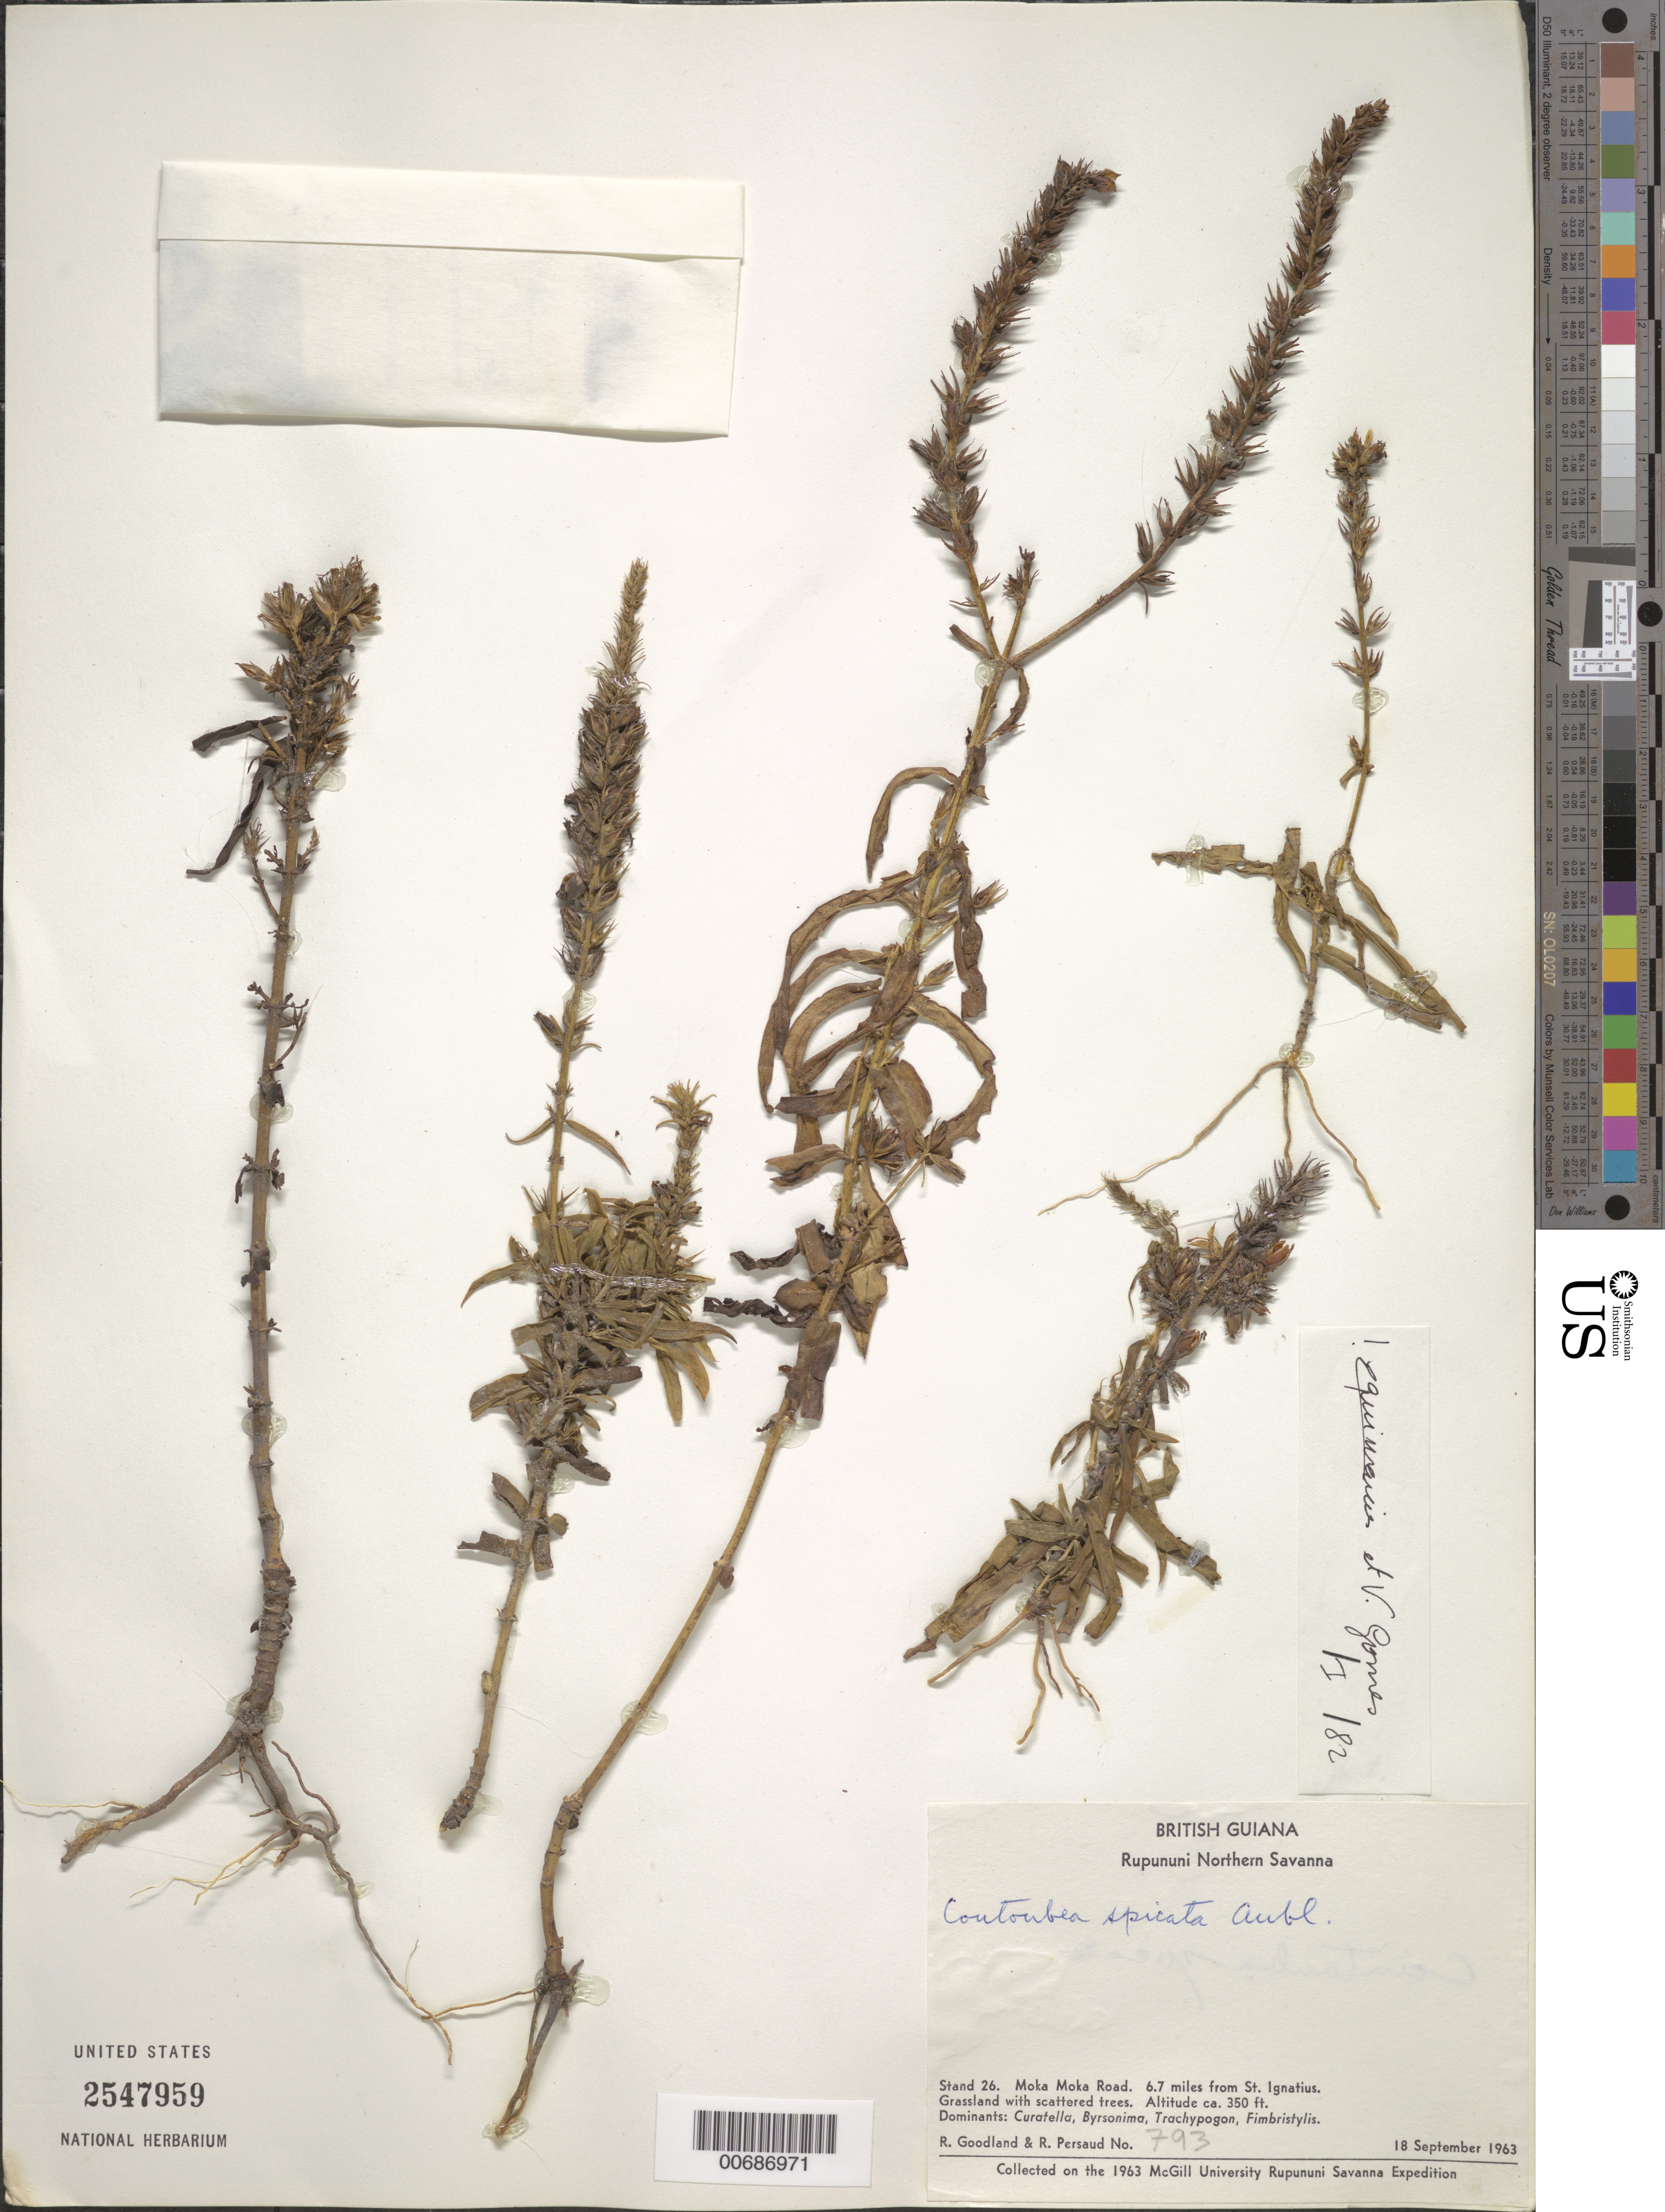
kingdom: Plantae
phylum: Tracheophyta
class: Magnoliopsida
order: Gentianales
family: Gentianaceae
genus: Coutoubea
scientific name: Coutoubea spicata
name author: Aubl.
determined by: Guimaraes, E. F.; Gomes, V.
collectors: R. Goodland & R. Persaud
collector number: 793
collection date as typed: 18-Sep-63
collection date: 1963-09-18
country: Guyana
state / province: U. Takutu-U. Essequibo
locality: Rupununi Northern Savanna, Moka Moka Rd., 6.7 mi. from St. Ignatius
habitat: Grassland with scattered trees. Dominants: Curatella, Byrsonima, Trachypogon, Fimbristylis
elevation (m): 107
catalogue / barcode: US 2547959